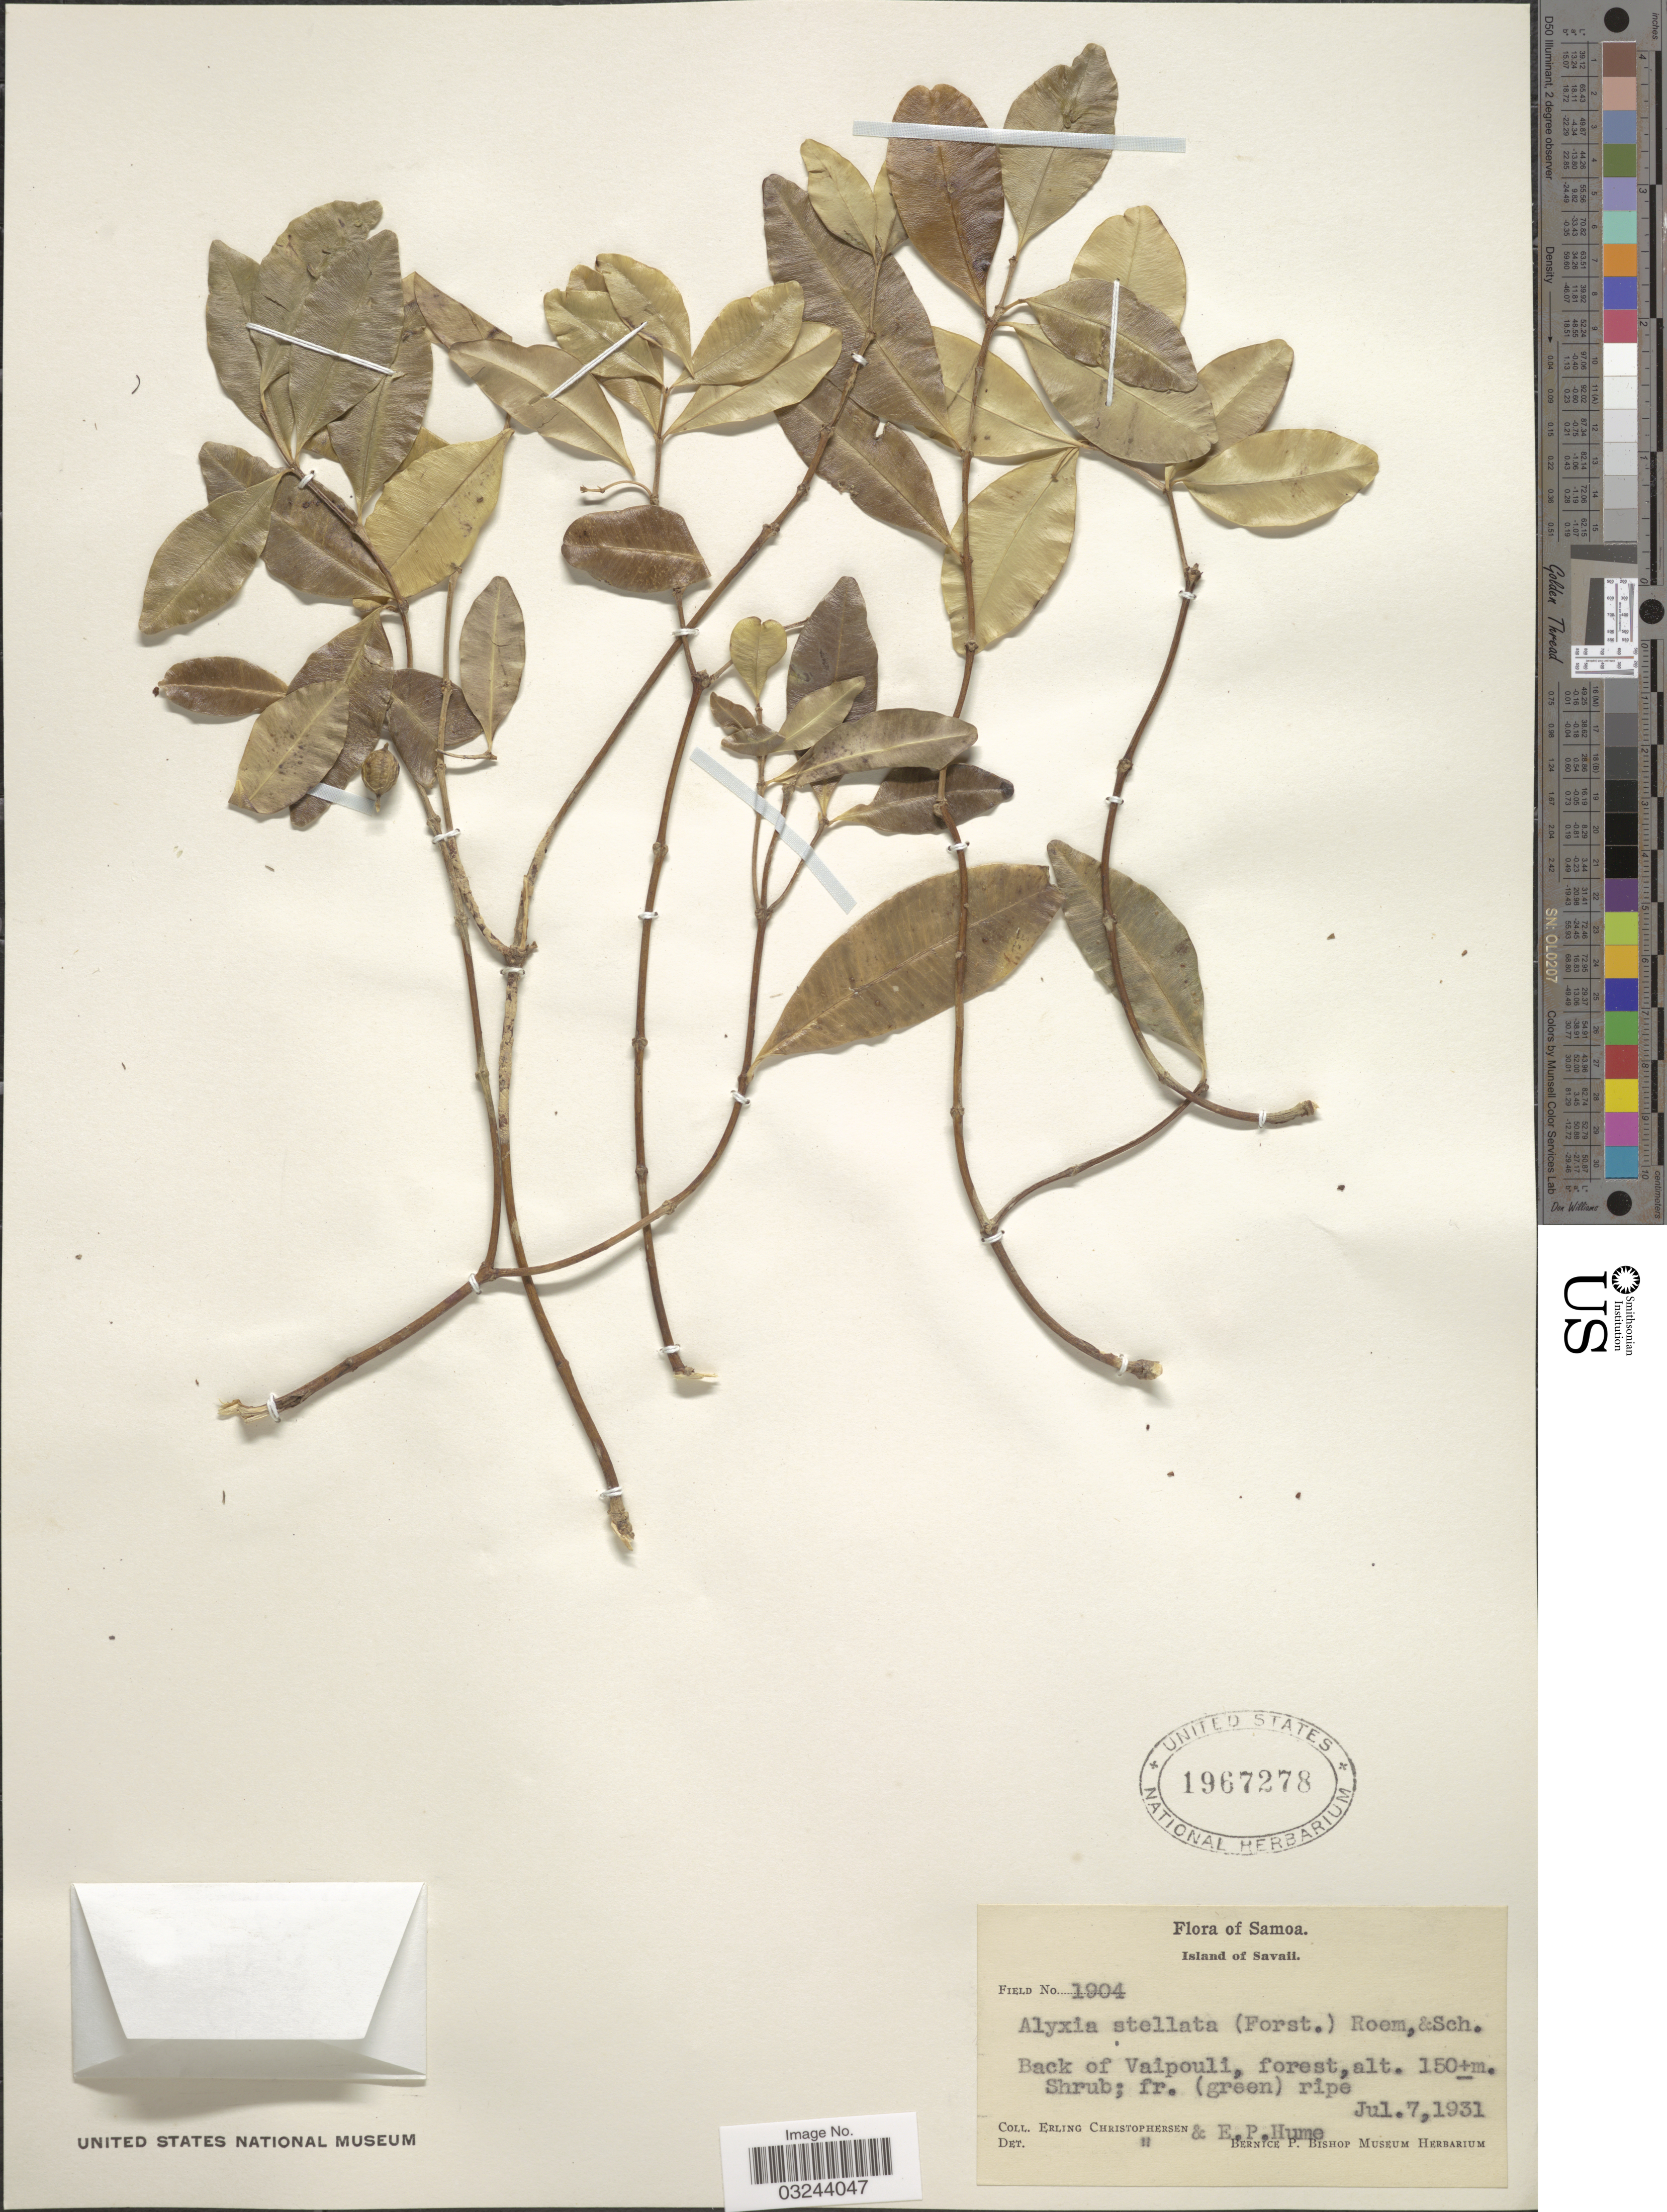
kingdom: Plantae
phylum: Tracheophyta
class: Magnoliopsida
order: Gentianales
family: Apocynaceae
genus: Alyxia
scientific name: Alyxia stellata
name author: (J.R. Forst. & G. Forst.) Roem. & Schult.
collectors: E. Christophersen & E. P. Hume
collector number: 1904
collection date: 1931-07-07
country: Samoa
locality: Samoa, Savaii. Back of Vaipouli, forest.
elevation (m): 150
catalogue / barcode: US 1967278